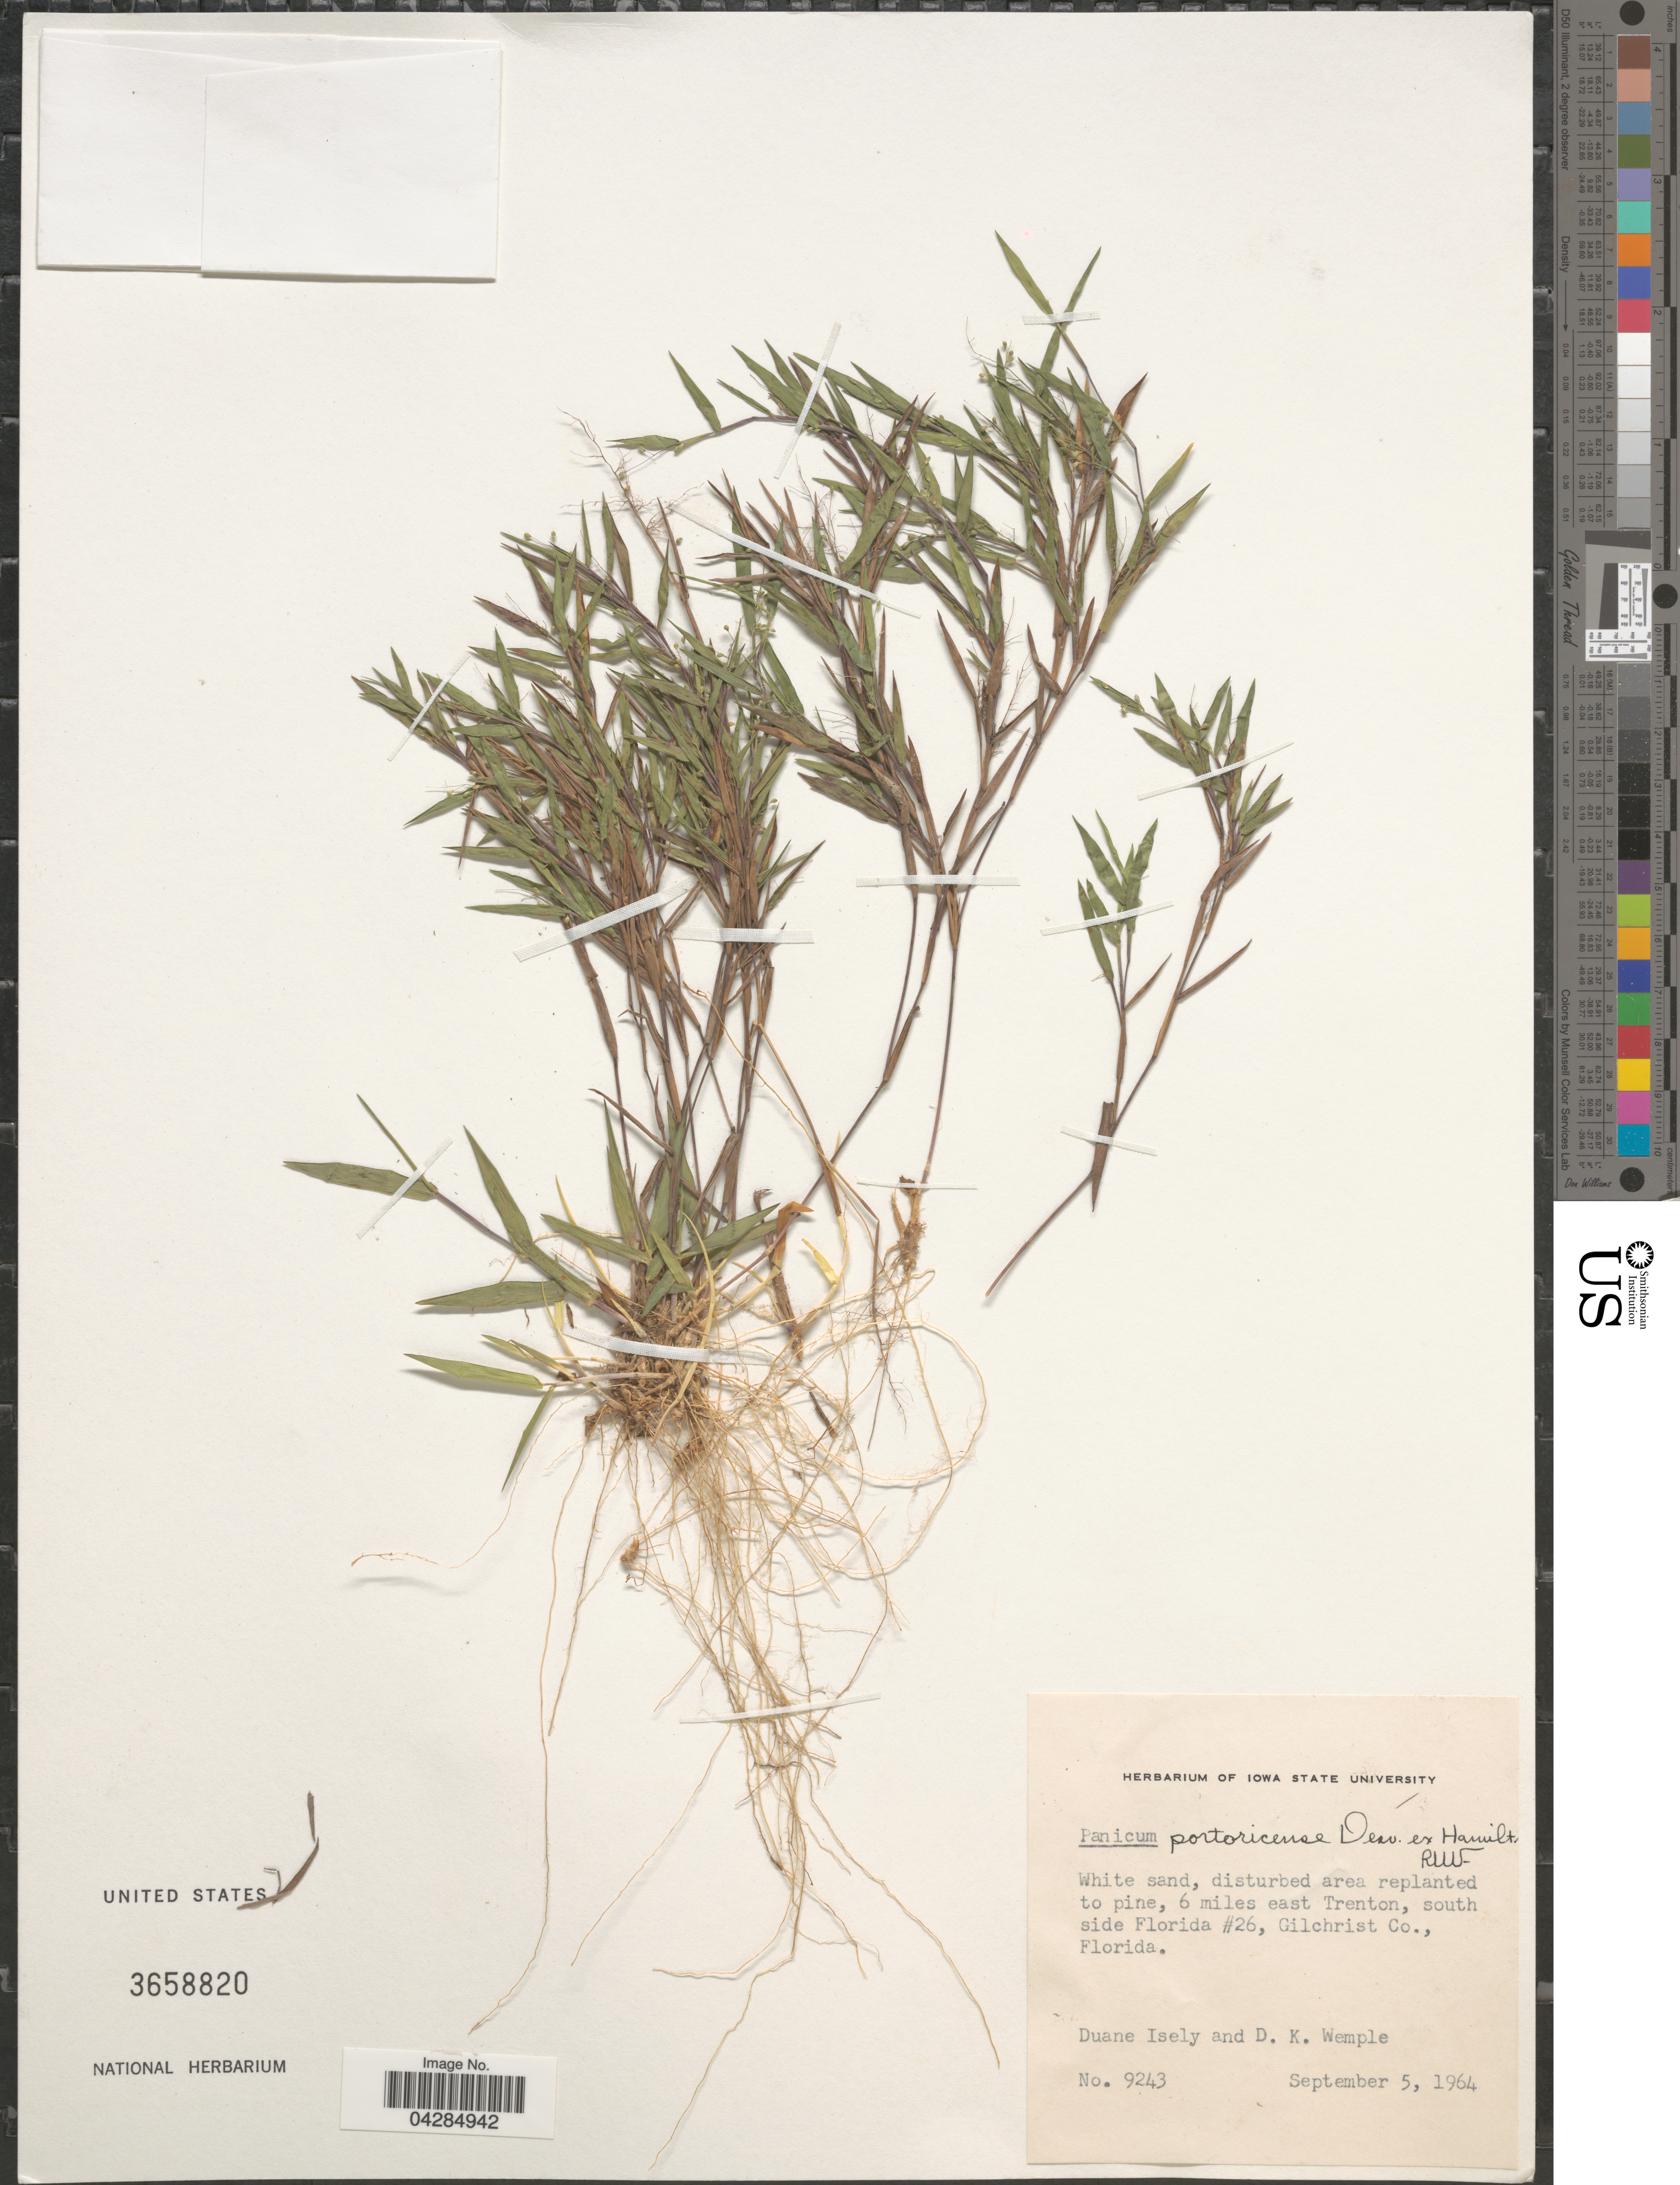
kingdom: Plantae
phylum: Tracheophyta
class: Liliopsida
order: Poales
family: Poaceae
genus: Dichanthelium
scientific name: Dichanthelium portoricense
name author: (Desv. ex Ham.) B.F. Hansen & Wunderlin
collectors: D. Isely & D. Wemple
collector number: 9243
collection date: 1964-09-05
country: United States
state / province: Florida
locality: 6 miles east Trenton, south side Florida #26, Gilchrist Co.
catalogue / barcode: US 3658820